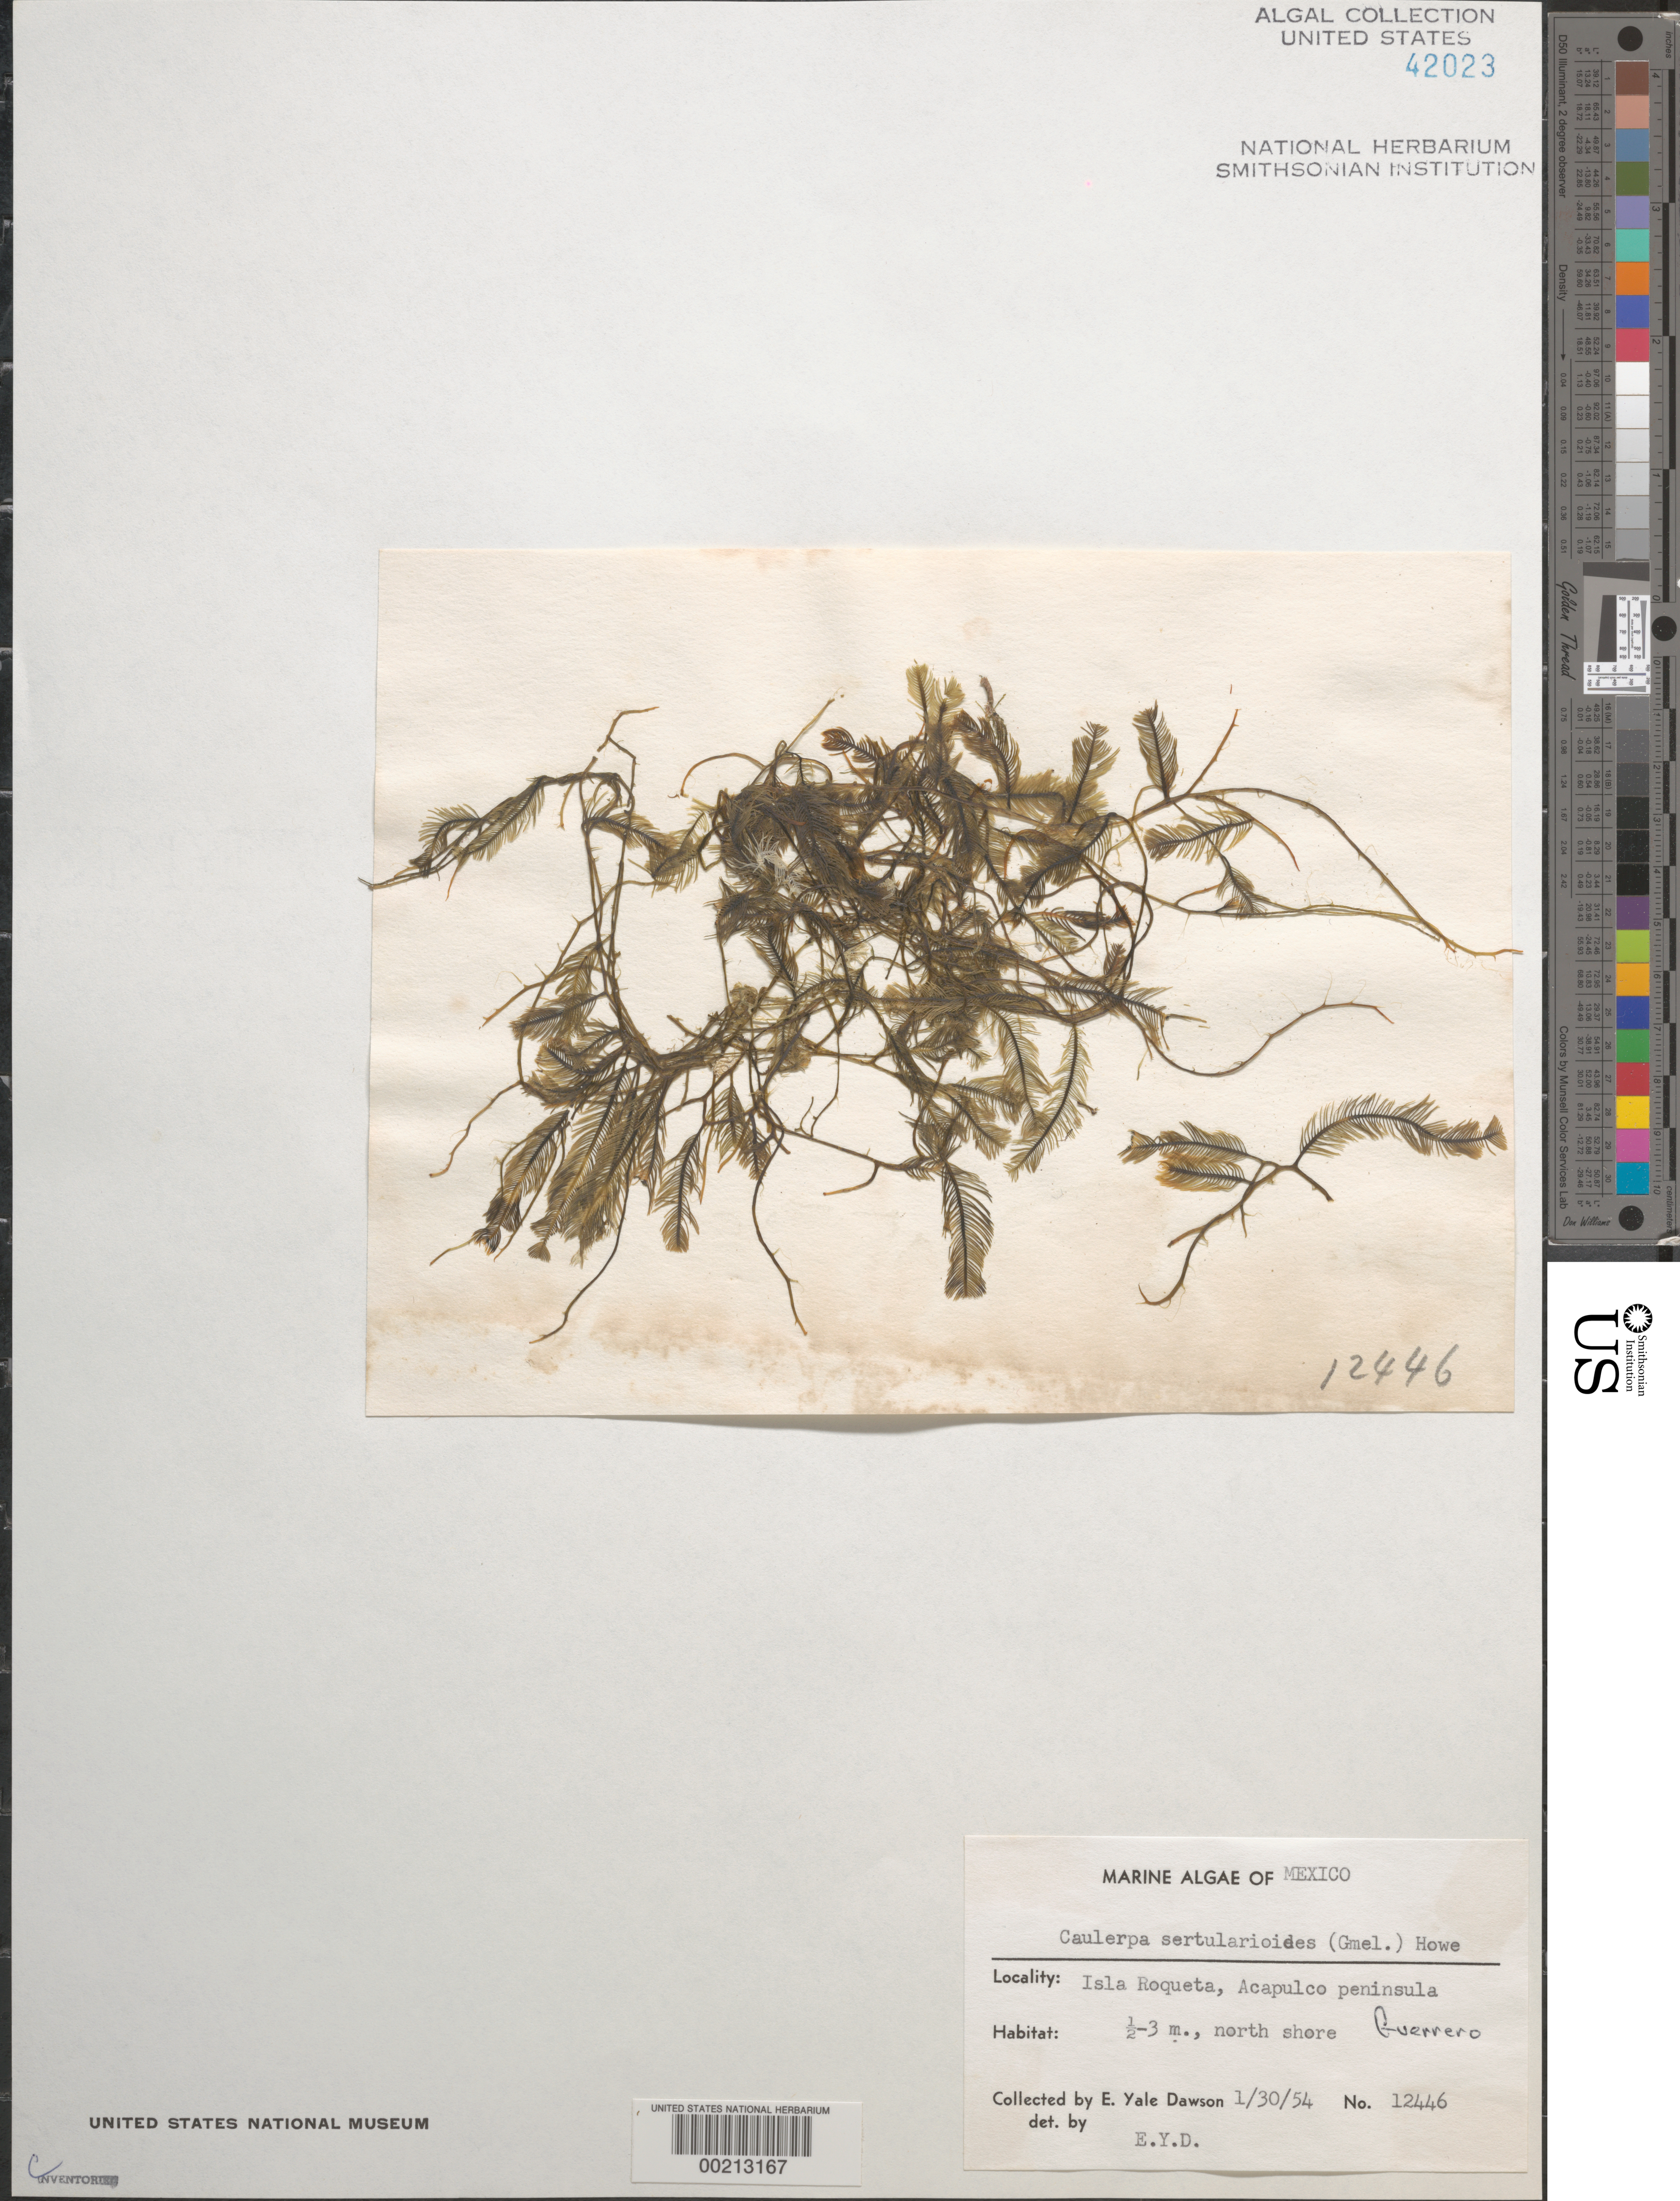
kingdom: Plantae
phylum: Chlorophyta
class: Ulvophyceae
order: Bryopsidales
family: Caulerpaceae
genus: Caulerpa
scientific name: Caulerpa sertularioides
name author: (S.G. Gmel.) M. Howe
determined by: Dawson, E. Y.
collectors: E. Y. Dawson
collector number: EYD 12446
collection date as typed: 30 Jan 1954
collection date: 1954-01-30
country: Mexico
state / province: Guerrero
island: Isla Roqueta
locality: Acapulco Peninsula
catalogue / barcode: US 42023